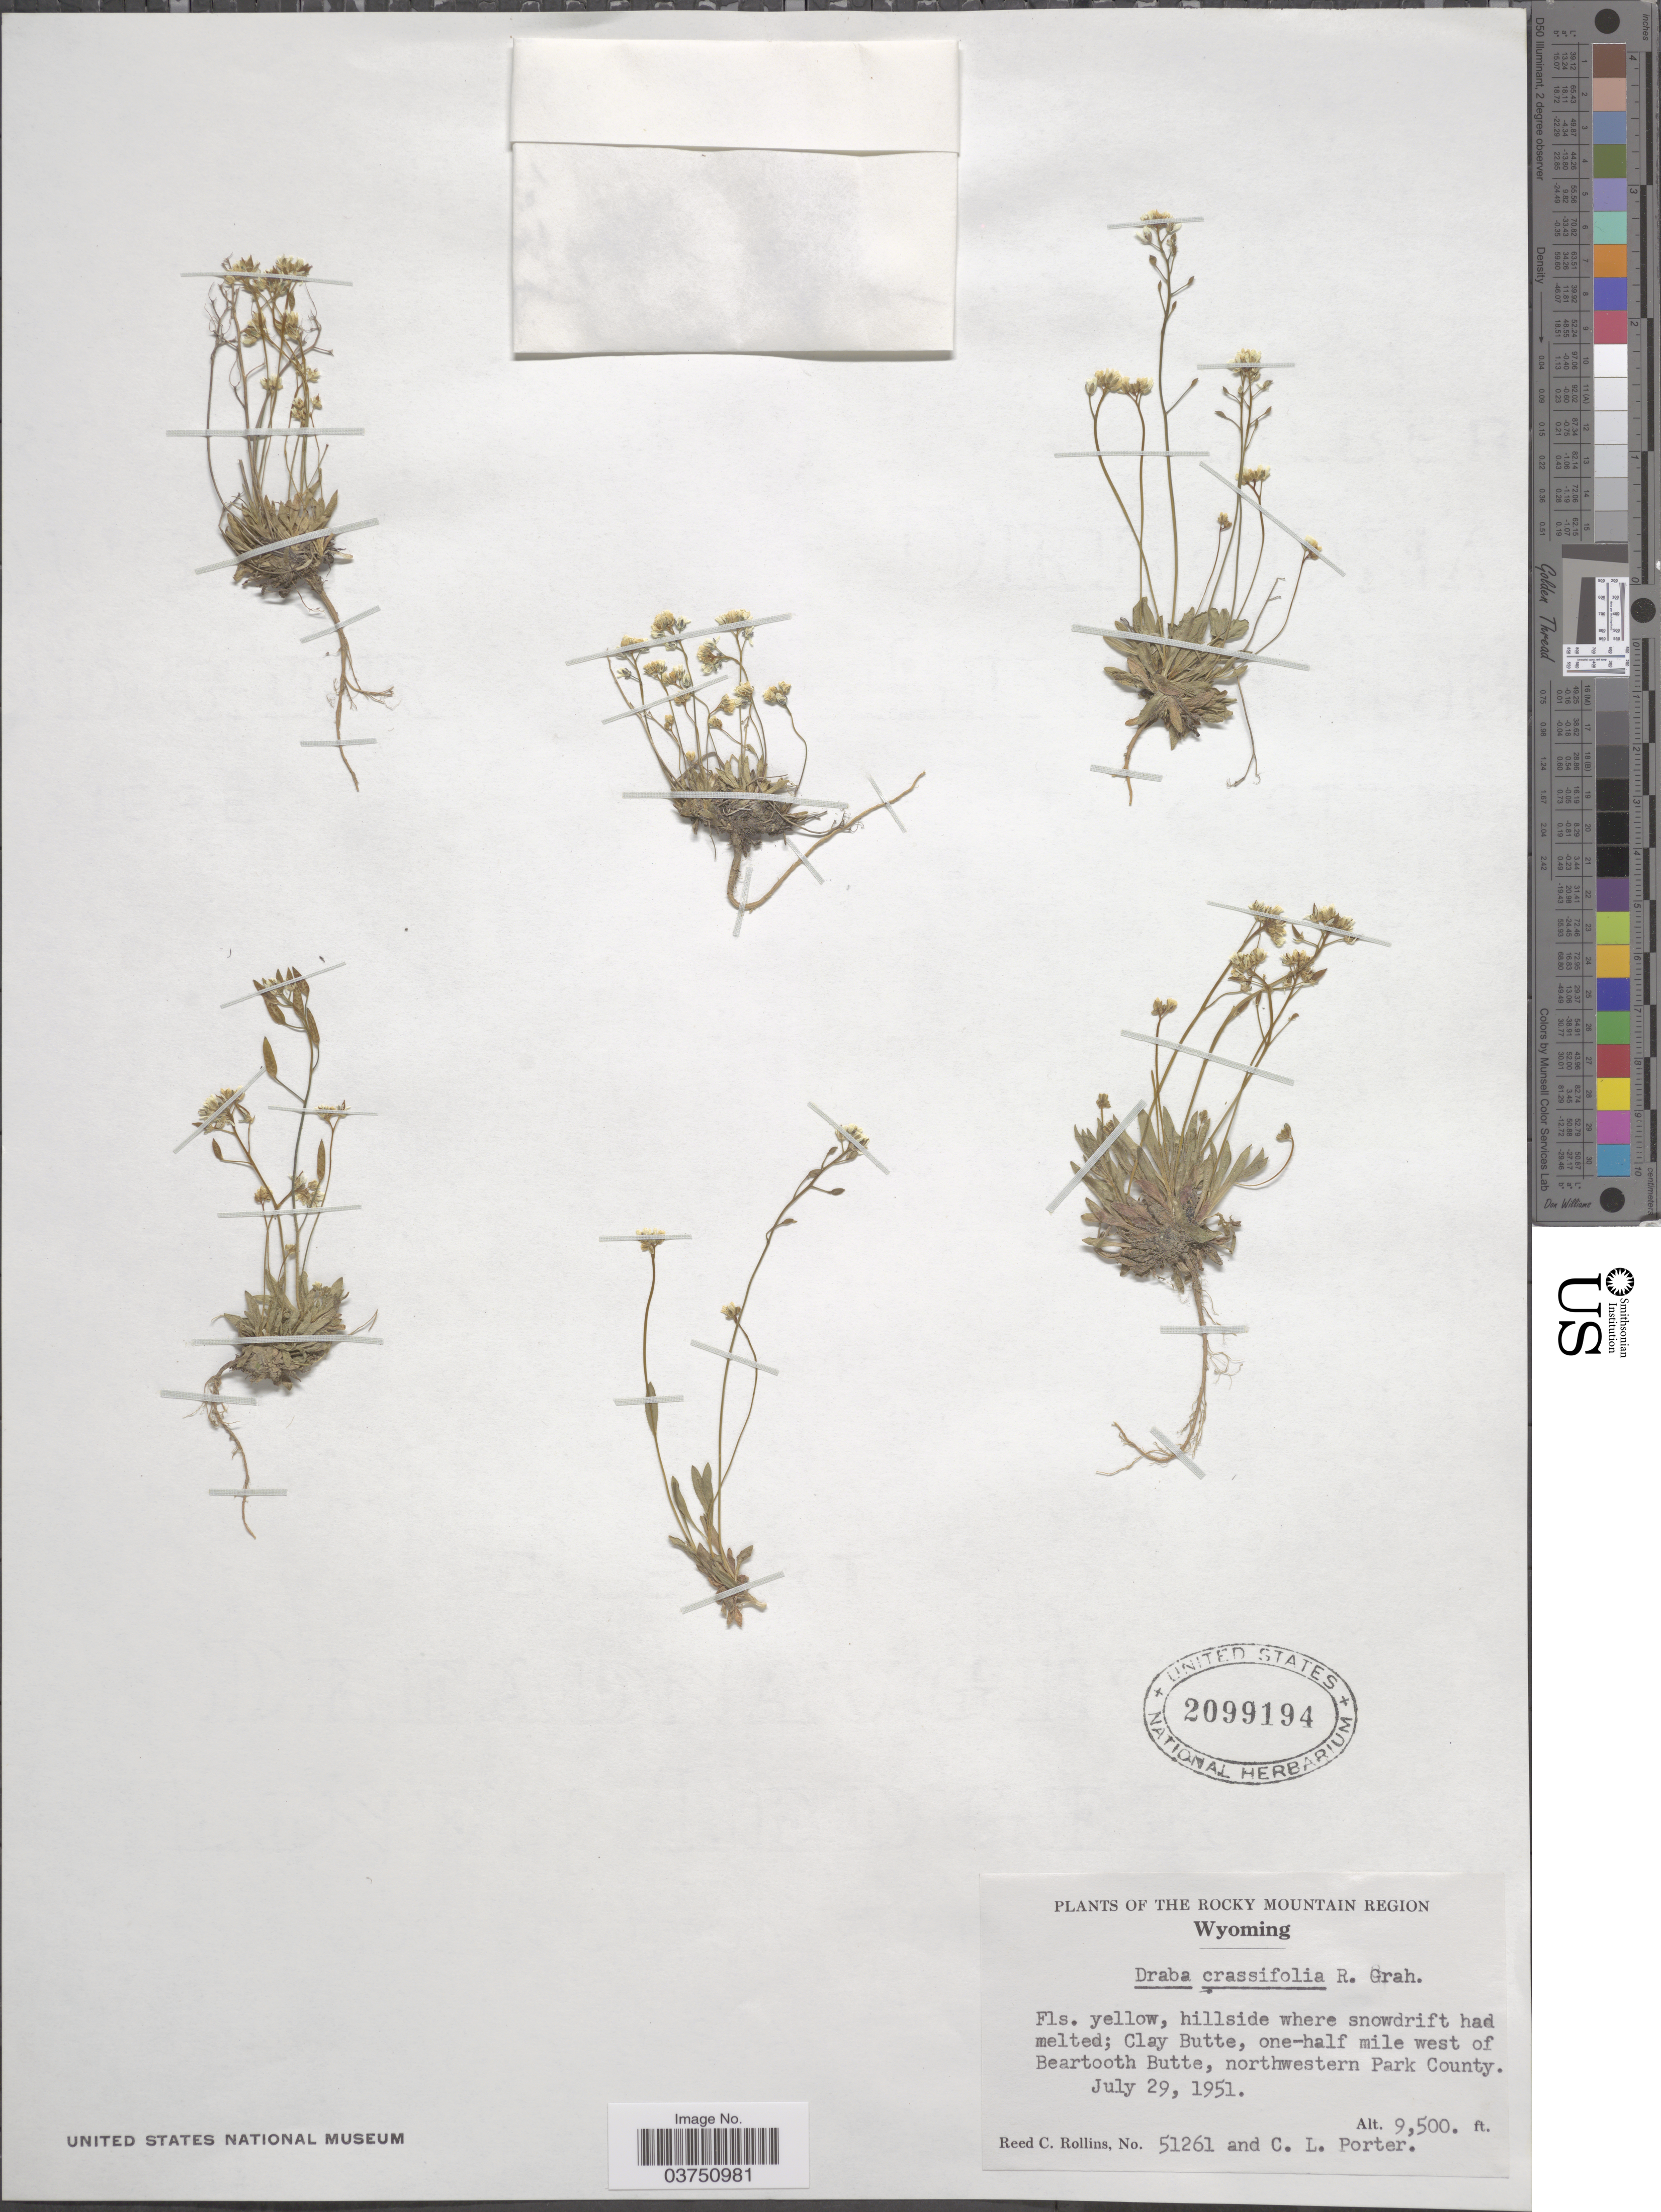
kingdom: Plantae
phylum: Tracheophyta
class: Magnoliopsida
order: Brassicales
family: Brassicaceae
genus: Draba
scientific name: Draba crassifolia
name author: Graham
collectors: R. C. Rollins & C. L. Porter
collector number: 51261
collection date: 1951-07-29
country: United States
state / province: Wyoming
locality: The Rocky Mountain Region. Clay Butte, one-half mile west of Beartooth Butte, northwestern Park County.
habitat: hillside where snowdrift has melted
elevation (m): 2896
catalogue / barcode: US 2099194